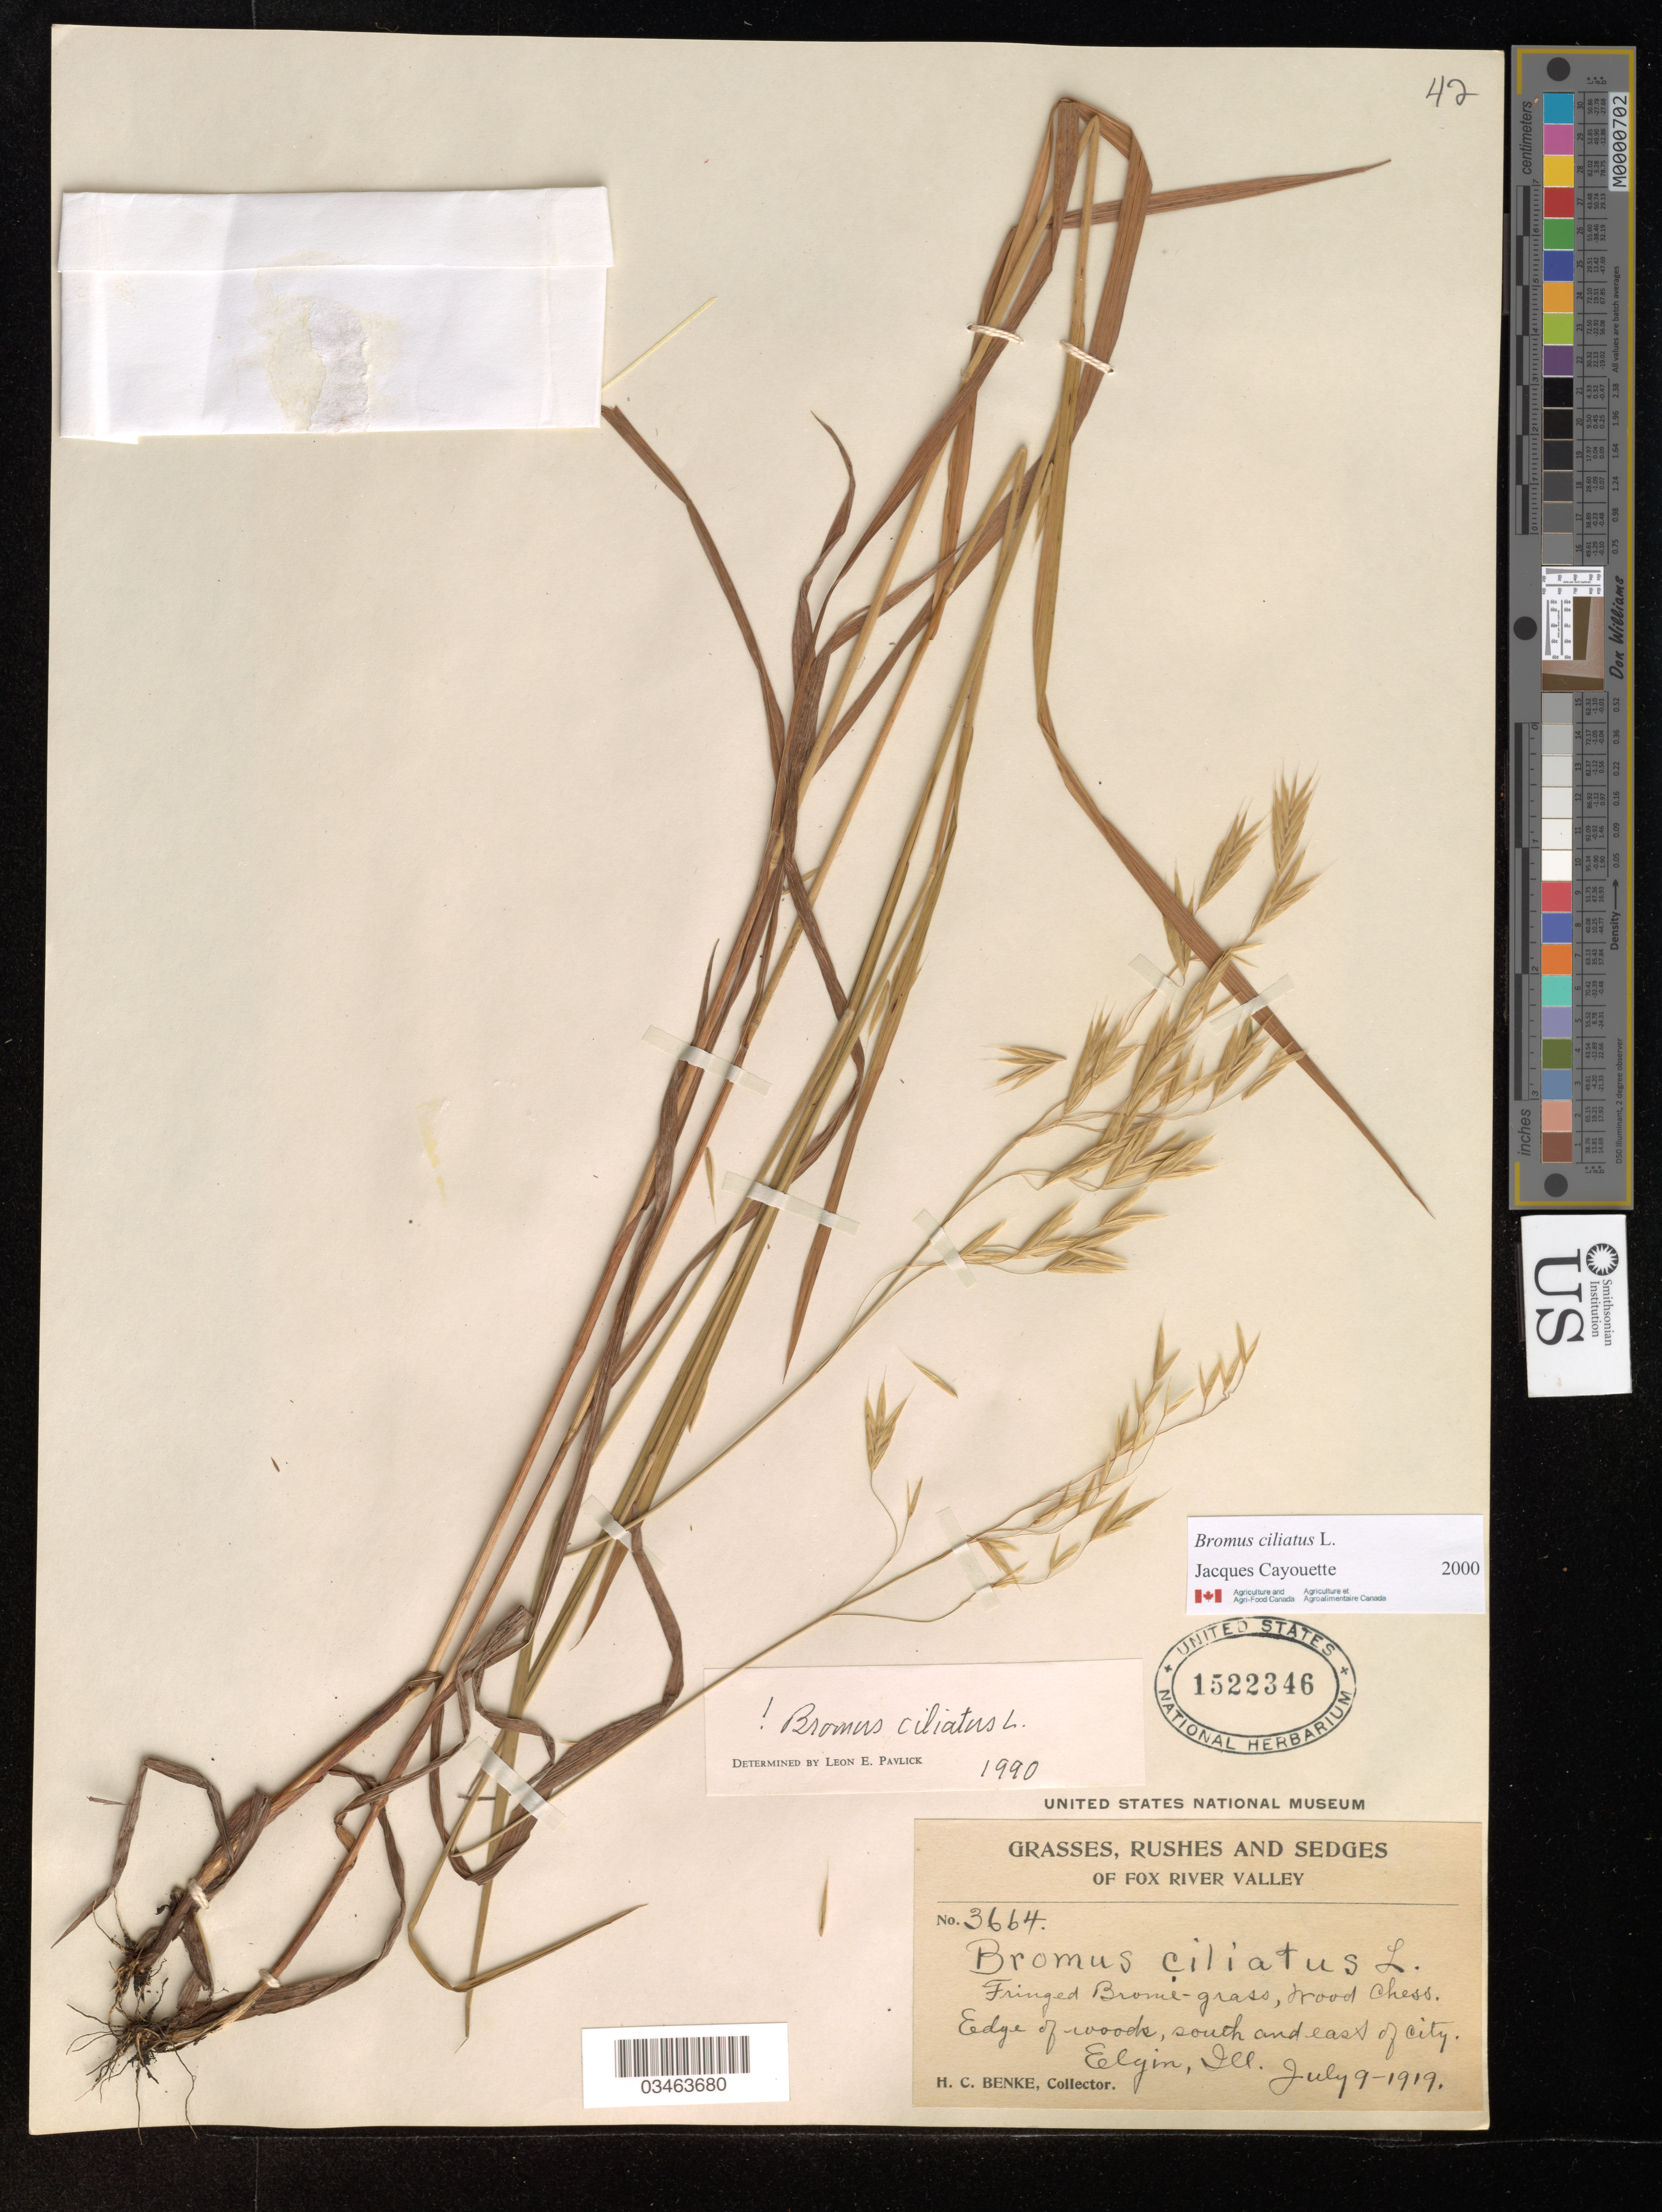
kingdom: Plantae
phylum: Tracheophyta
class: Liliopsida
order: Poales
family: Poaceae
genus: Bromus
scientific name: Bromus ciliatus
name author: L.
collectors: H. Benke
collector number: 3664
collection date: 1919-07-09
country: United States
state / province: Illinois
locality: Edge of woods, south and east of city. Elgin. Fox River Valley.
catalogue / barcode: US 1522346